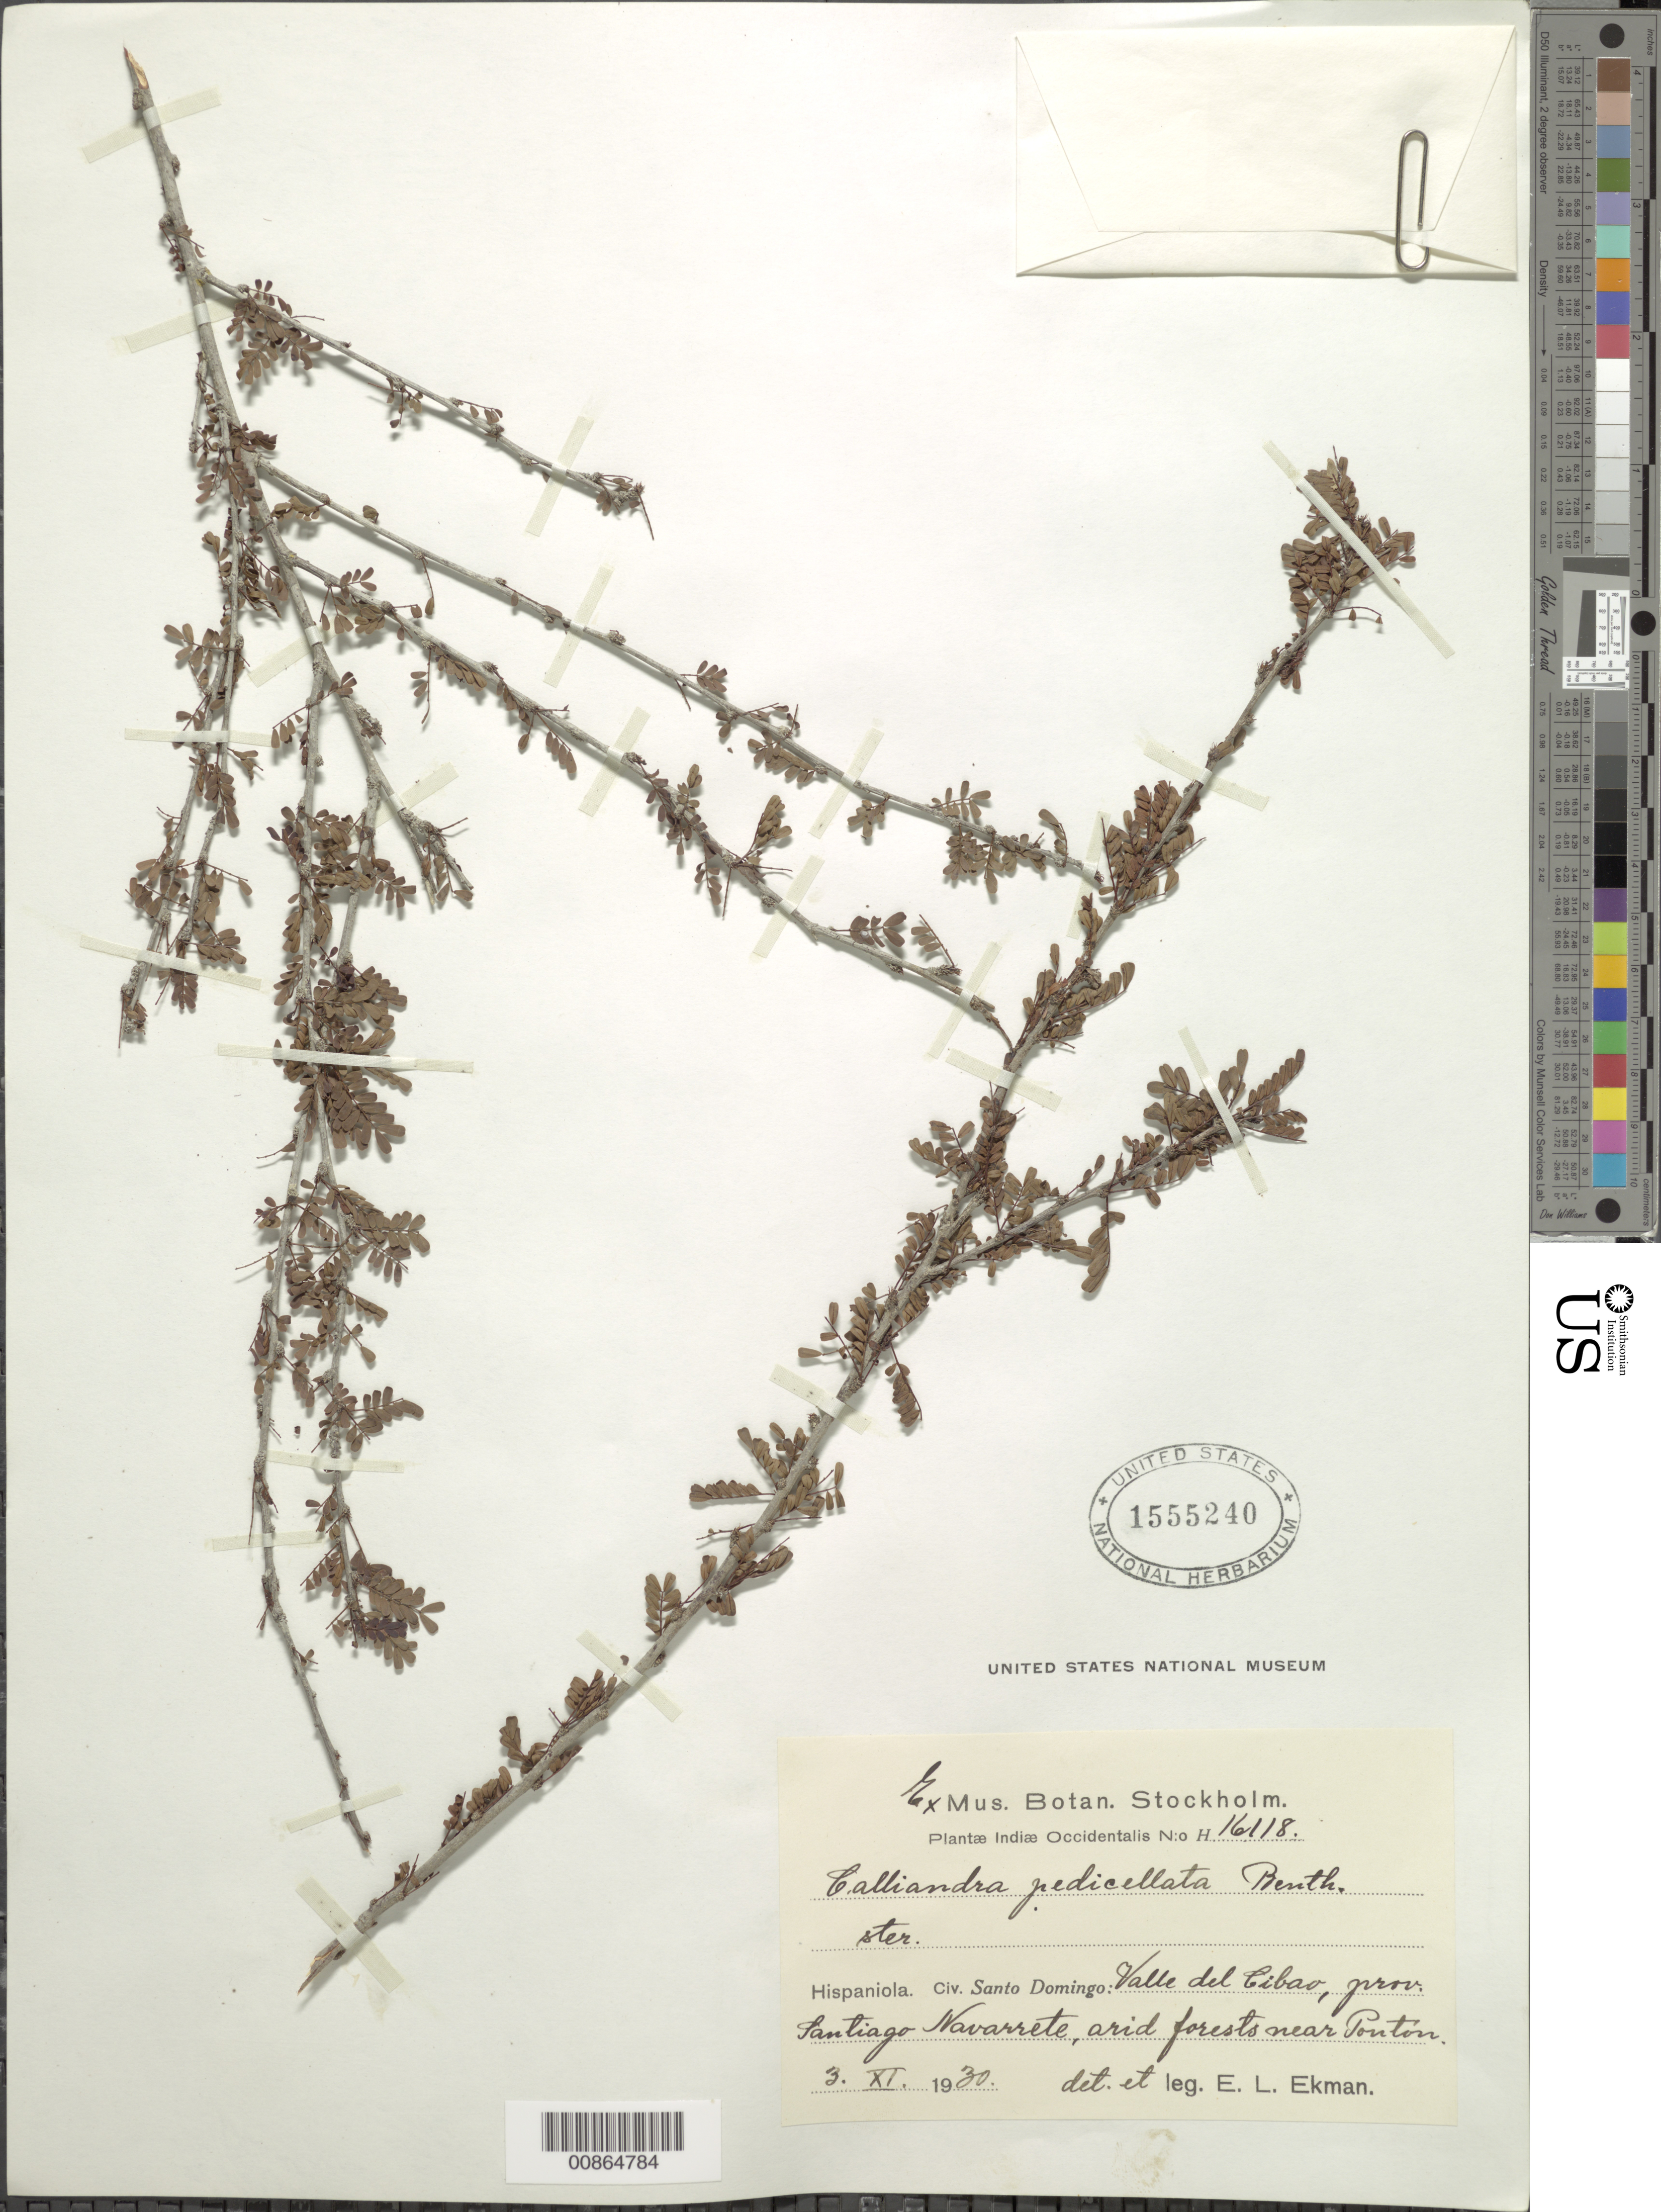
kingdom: Plantae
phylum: Tracheophyta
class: Magnoliopsida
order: Fabales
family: Fabaceae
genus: Calliandra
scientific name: Calliandra pedicellata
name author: Benth.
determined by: Ekman, E. L.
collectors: E. L. Ekman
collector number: H 16118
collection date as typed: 03 Nov 1930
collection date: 1930-11-03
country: Dominican Republic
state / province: Santiago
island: Hispaniola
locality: Valle del Cibao, Navarrete. Near Portón.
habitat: Arid forests.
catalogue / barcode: US 1555240